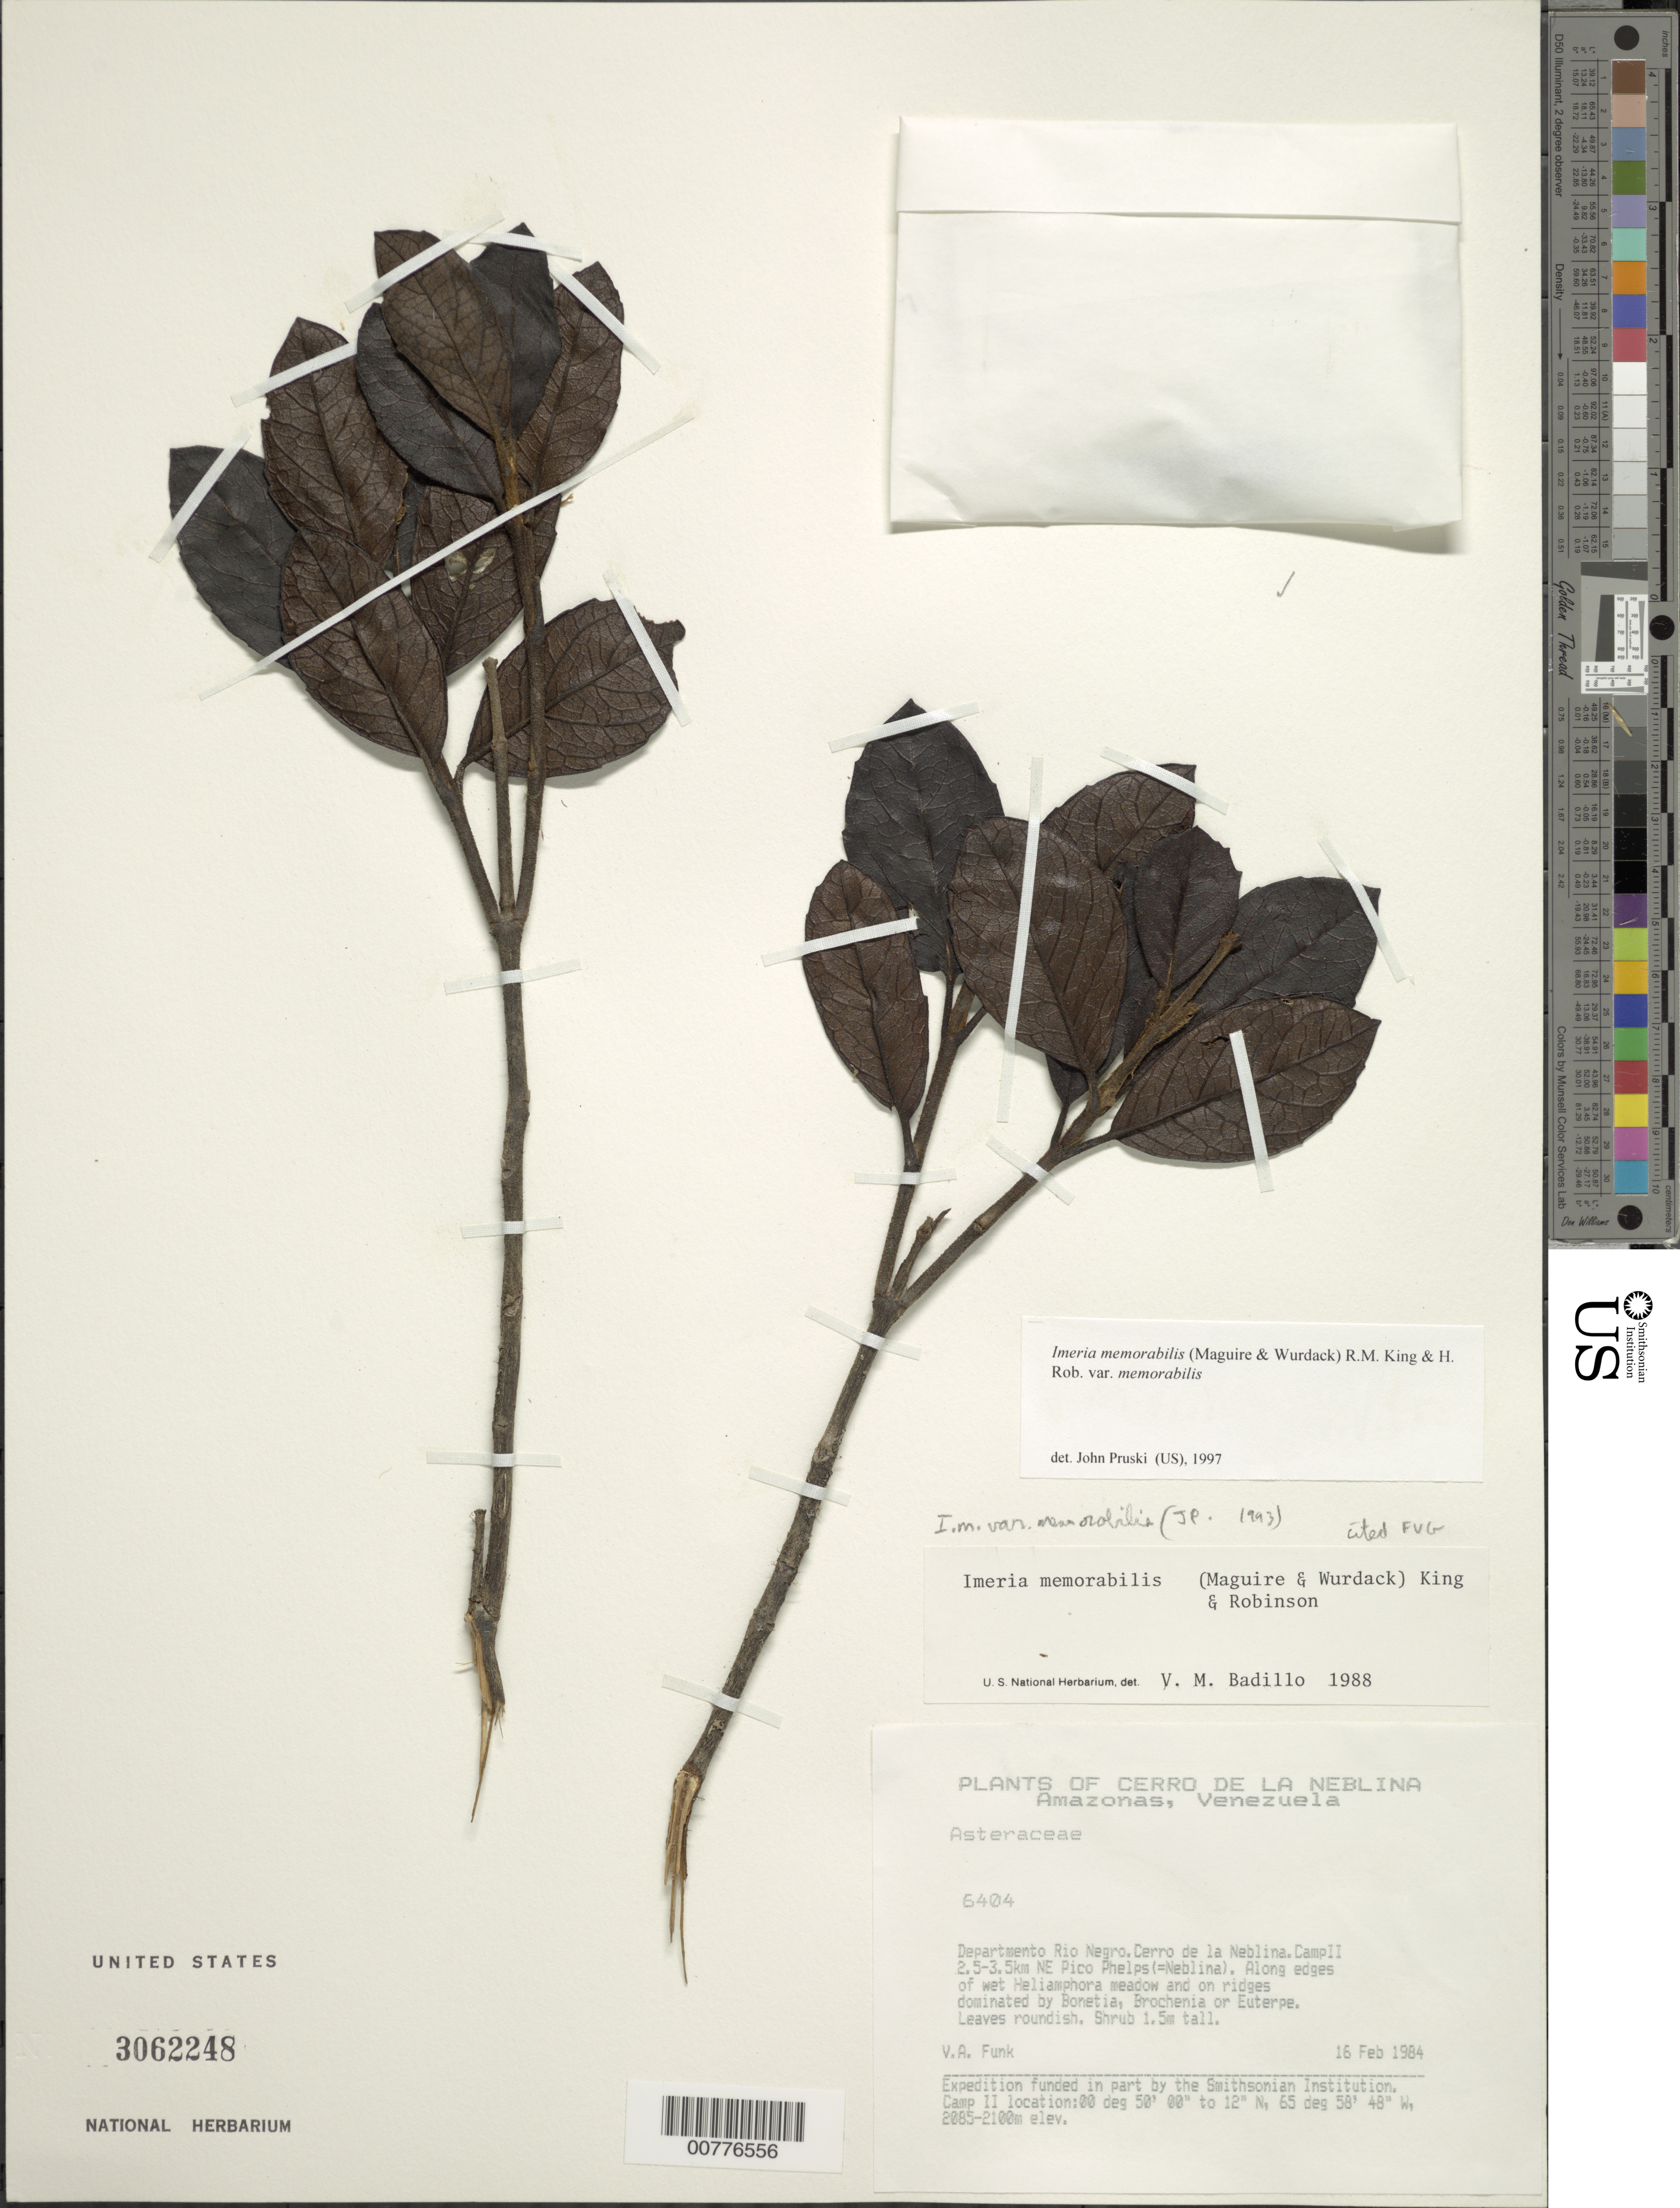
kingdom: Plantae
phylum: Tracheophyta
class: Magnoliopsida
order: Asterales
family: Asteraceae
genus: Imeria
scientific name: Imeria memorabilis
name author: (Maguire & Wurdack) R.M. King & H. Rob.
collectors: V. Funk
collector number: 6404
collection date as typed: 16-Feb-84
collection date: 1984-02-16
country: Venezuela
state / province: Amazonas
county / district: Río Negro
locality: Cerro de la Neblina, Camp II 2.5-3.5 km NE Pico Phelps (=Neblina)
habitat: Edges of wet Heliamphora meadow and on ridges dominated by Bonetia, Brochenia, or Euterpe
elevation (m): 2085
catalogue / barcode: US 3062248